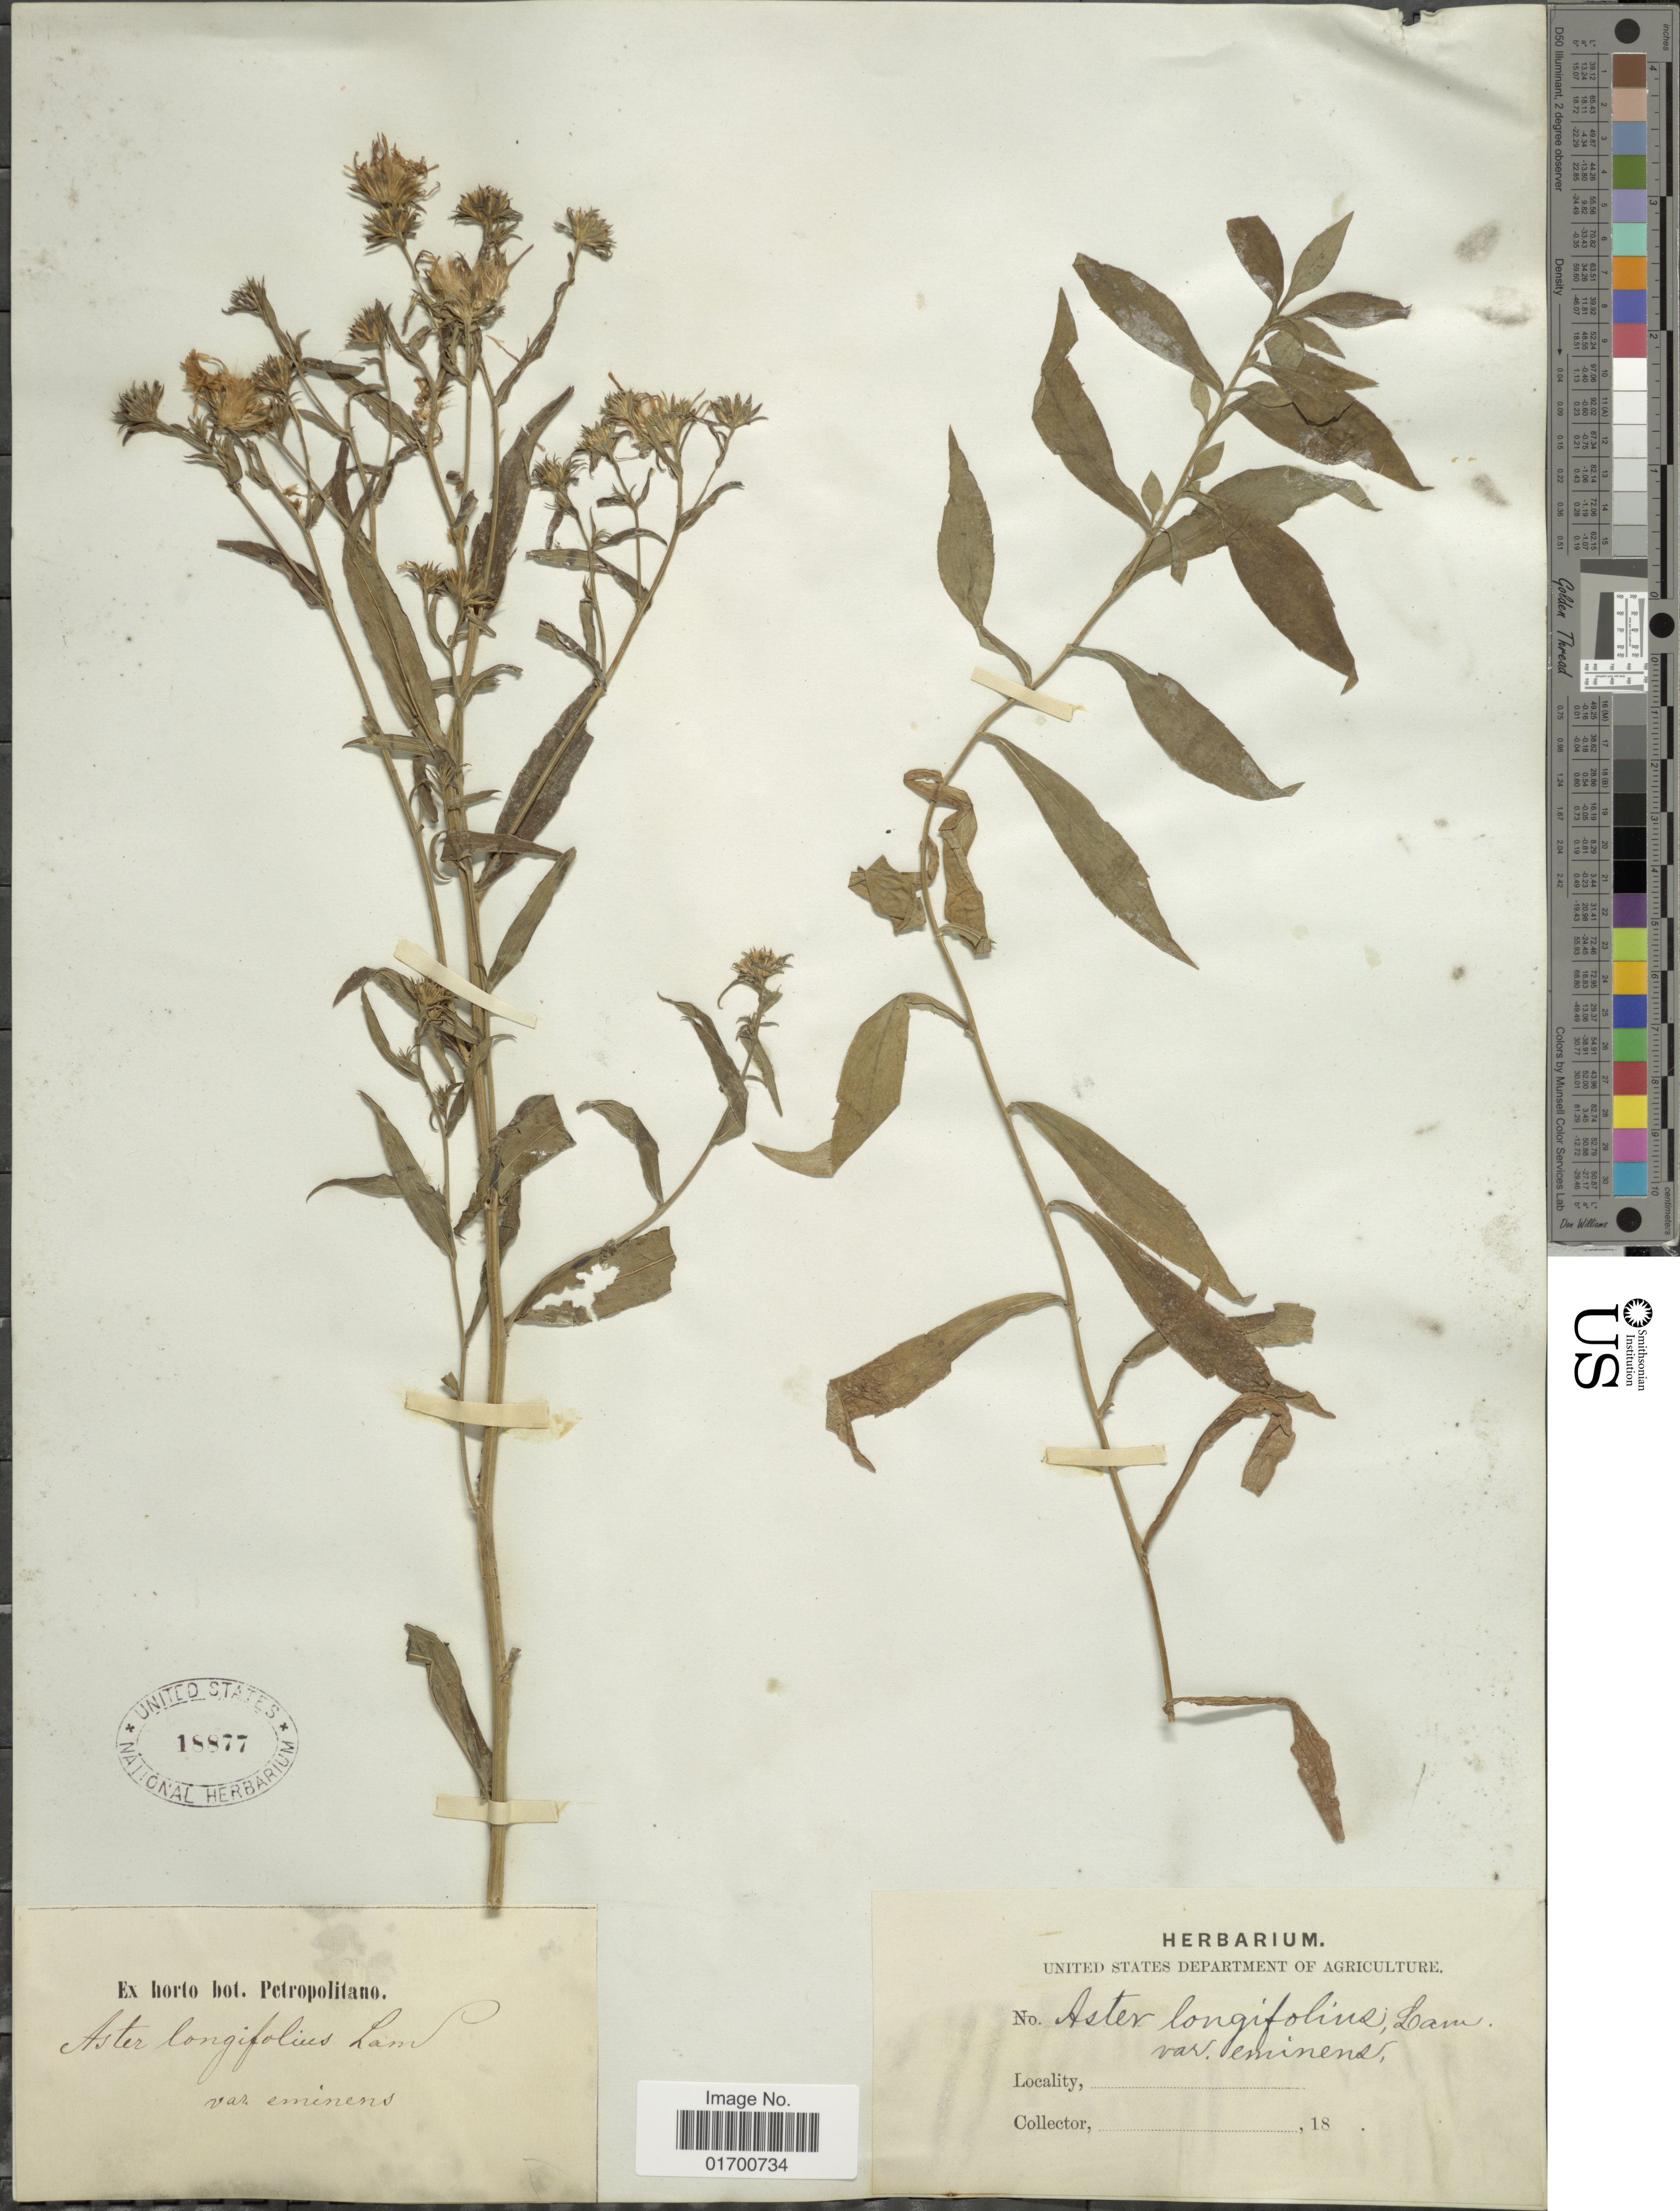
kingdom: Plantae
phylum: Tracheophyta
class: Magnoliopsida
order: Asterales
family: Asteraceae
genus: Symphyotrichum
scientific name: Symphyotrichum longifolium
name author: (Lam.) G.L. Nesom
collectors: ex Horto Bot. Petropolitano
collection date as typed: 18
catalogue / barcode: US 18877